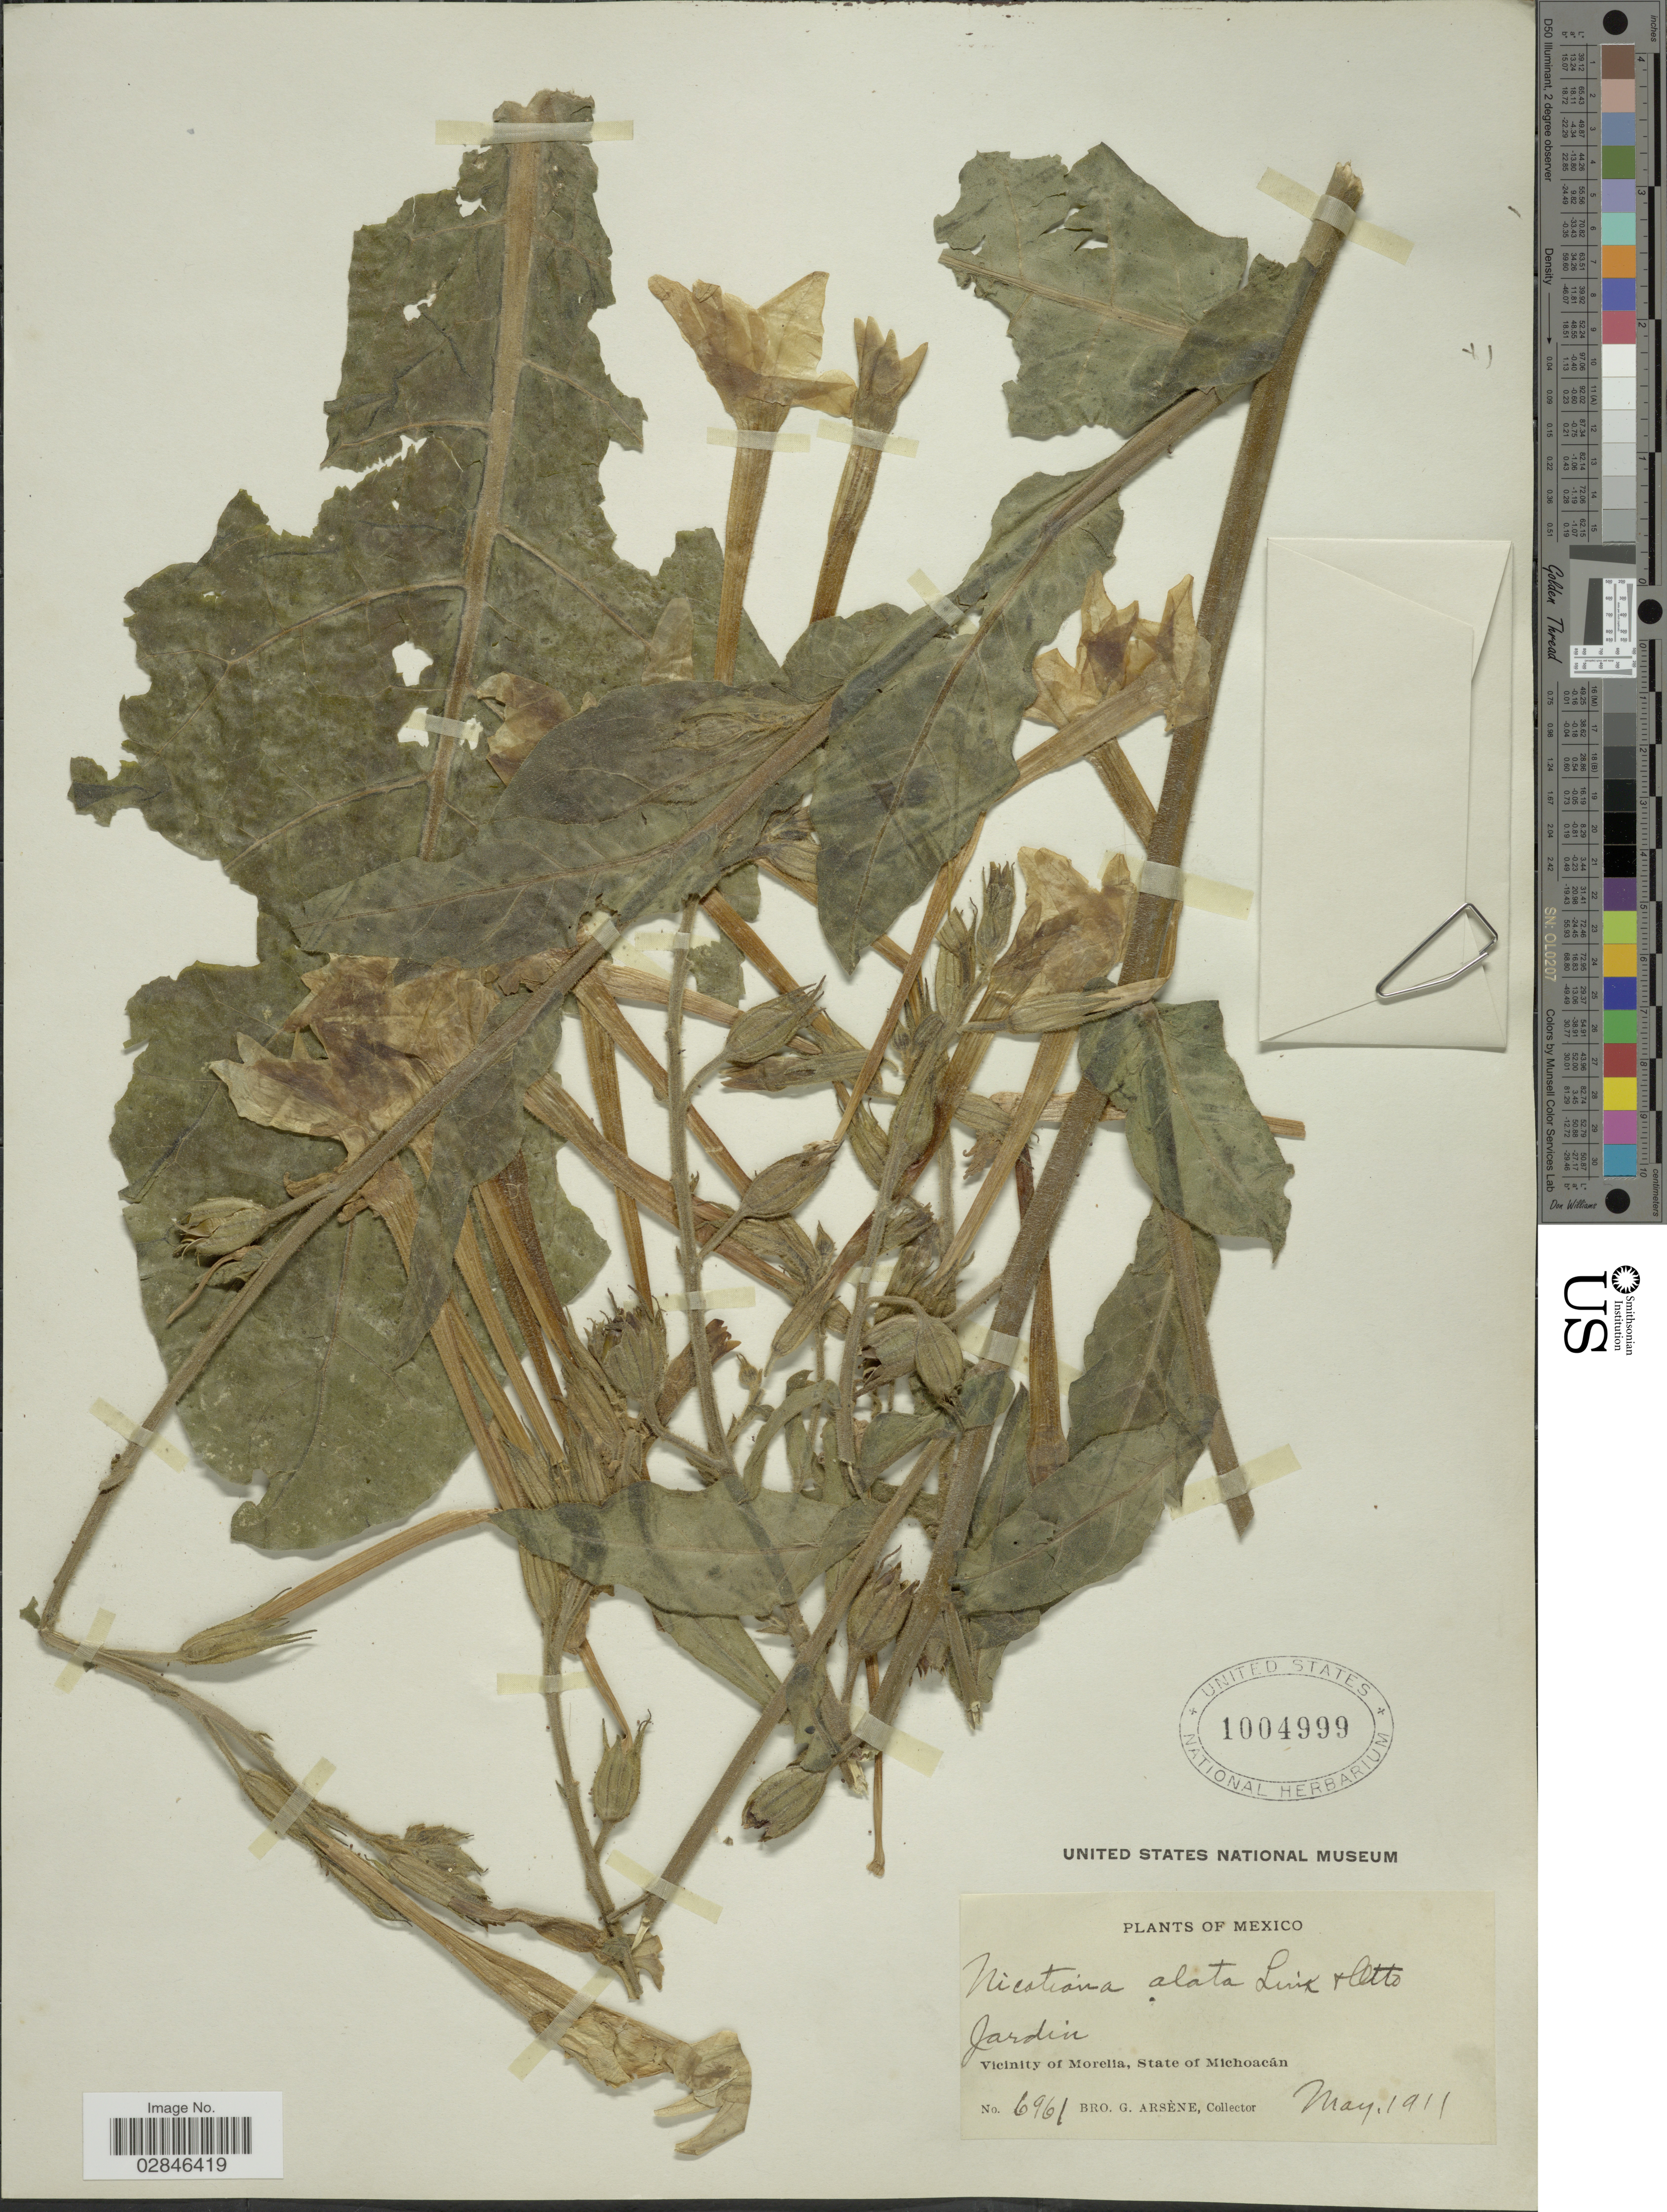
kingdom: Plantae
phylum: Tracheophyta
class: Magnoliopsida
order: Solanales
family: Solanaceae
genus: Nicotiana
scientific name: Nicotiana alata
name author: Link & Otto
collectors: Bro. G. Arsène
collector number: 6961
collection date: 1911-05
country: Mexico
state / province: Michoacán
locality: Jardin, Vicinity of Morelia.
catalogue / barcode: US 1004999